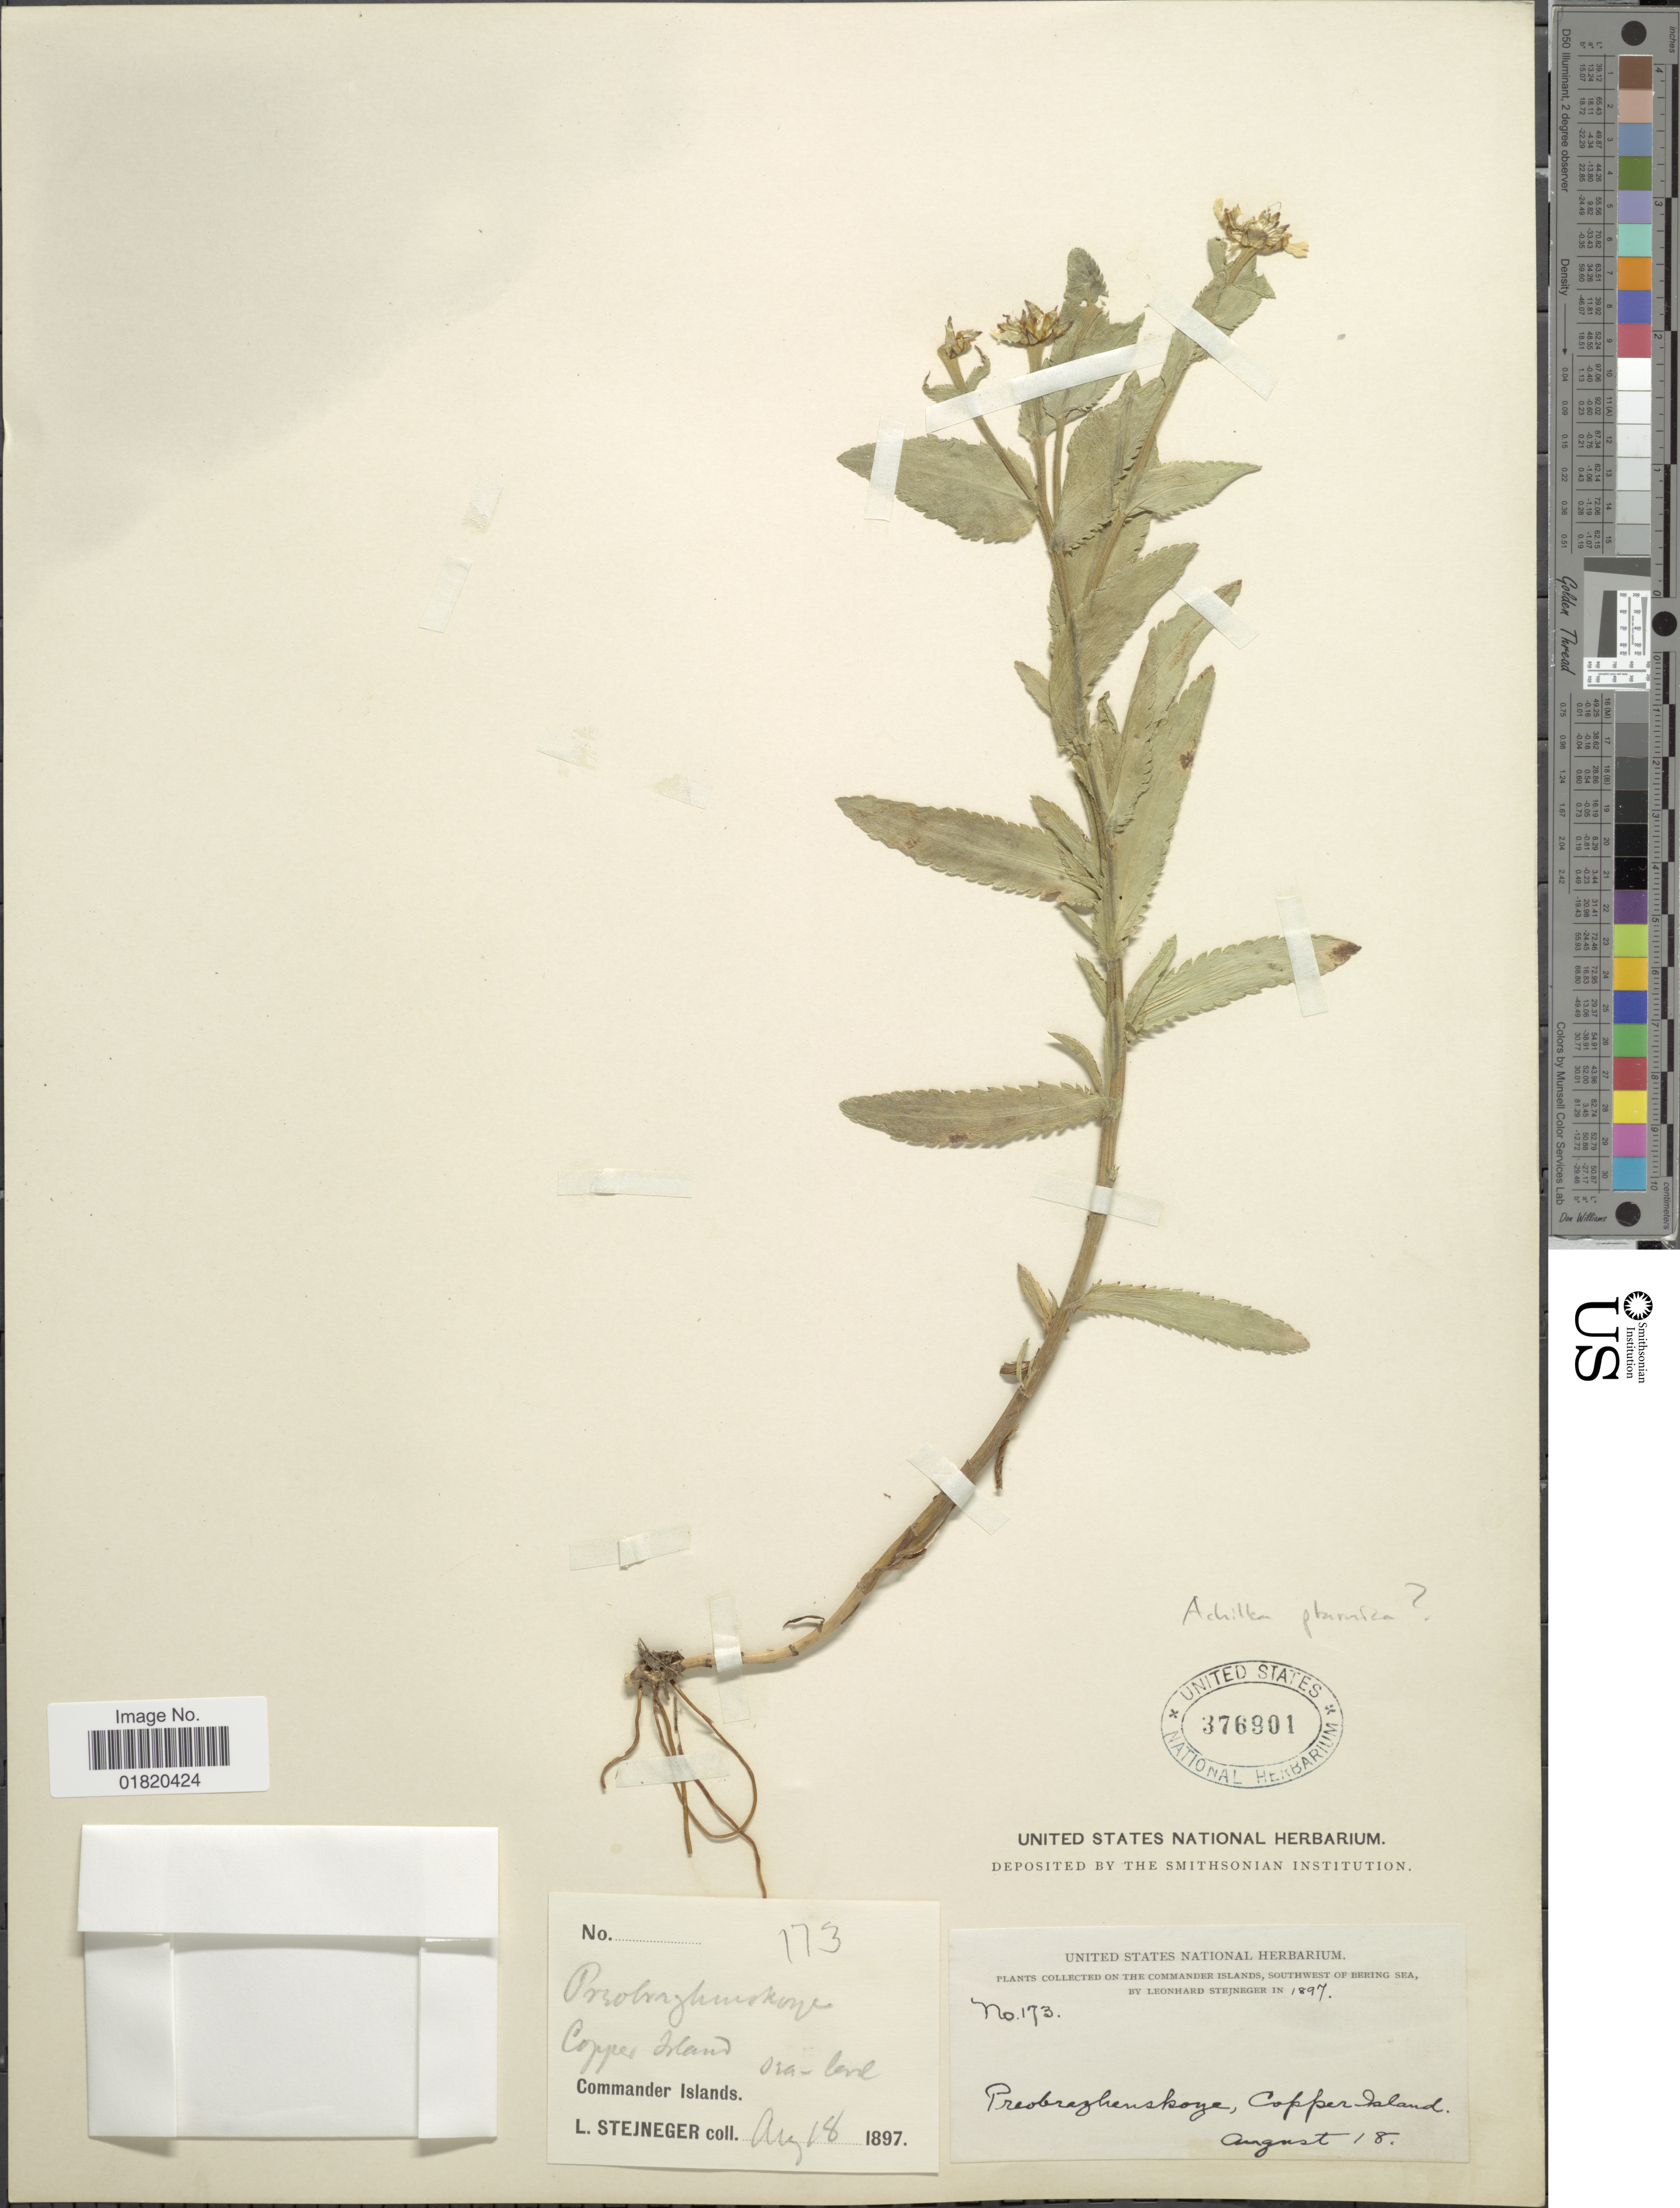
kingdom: Plantae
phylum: Tracheophyta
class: Magnoliopsida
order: Asterales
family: Asteraceae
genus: Achillea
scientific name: Achillea sp.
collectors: L. Stejneger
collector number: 173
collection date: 1897-08-18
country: Russian Federation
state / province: Kamchatka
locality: Preobrazhenskoye, Copper Island. Commander Islands, southwest of Bering Sea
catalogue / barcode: US 376901